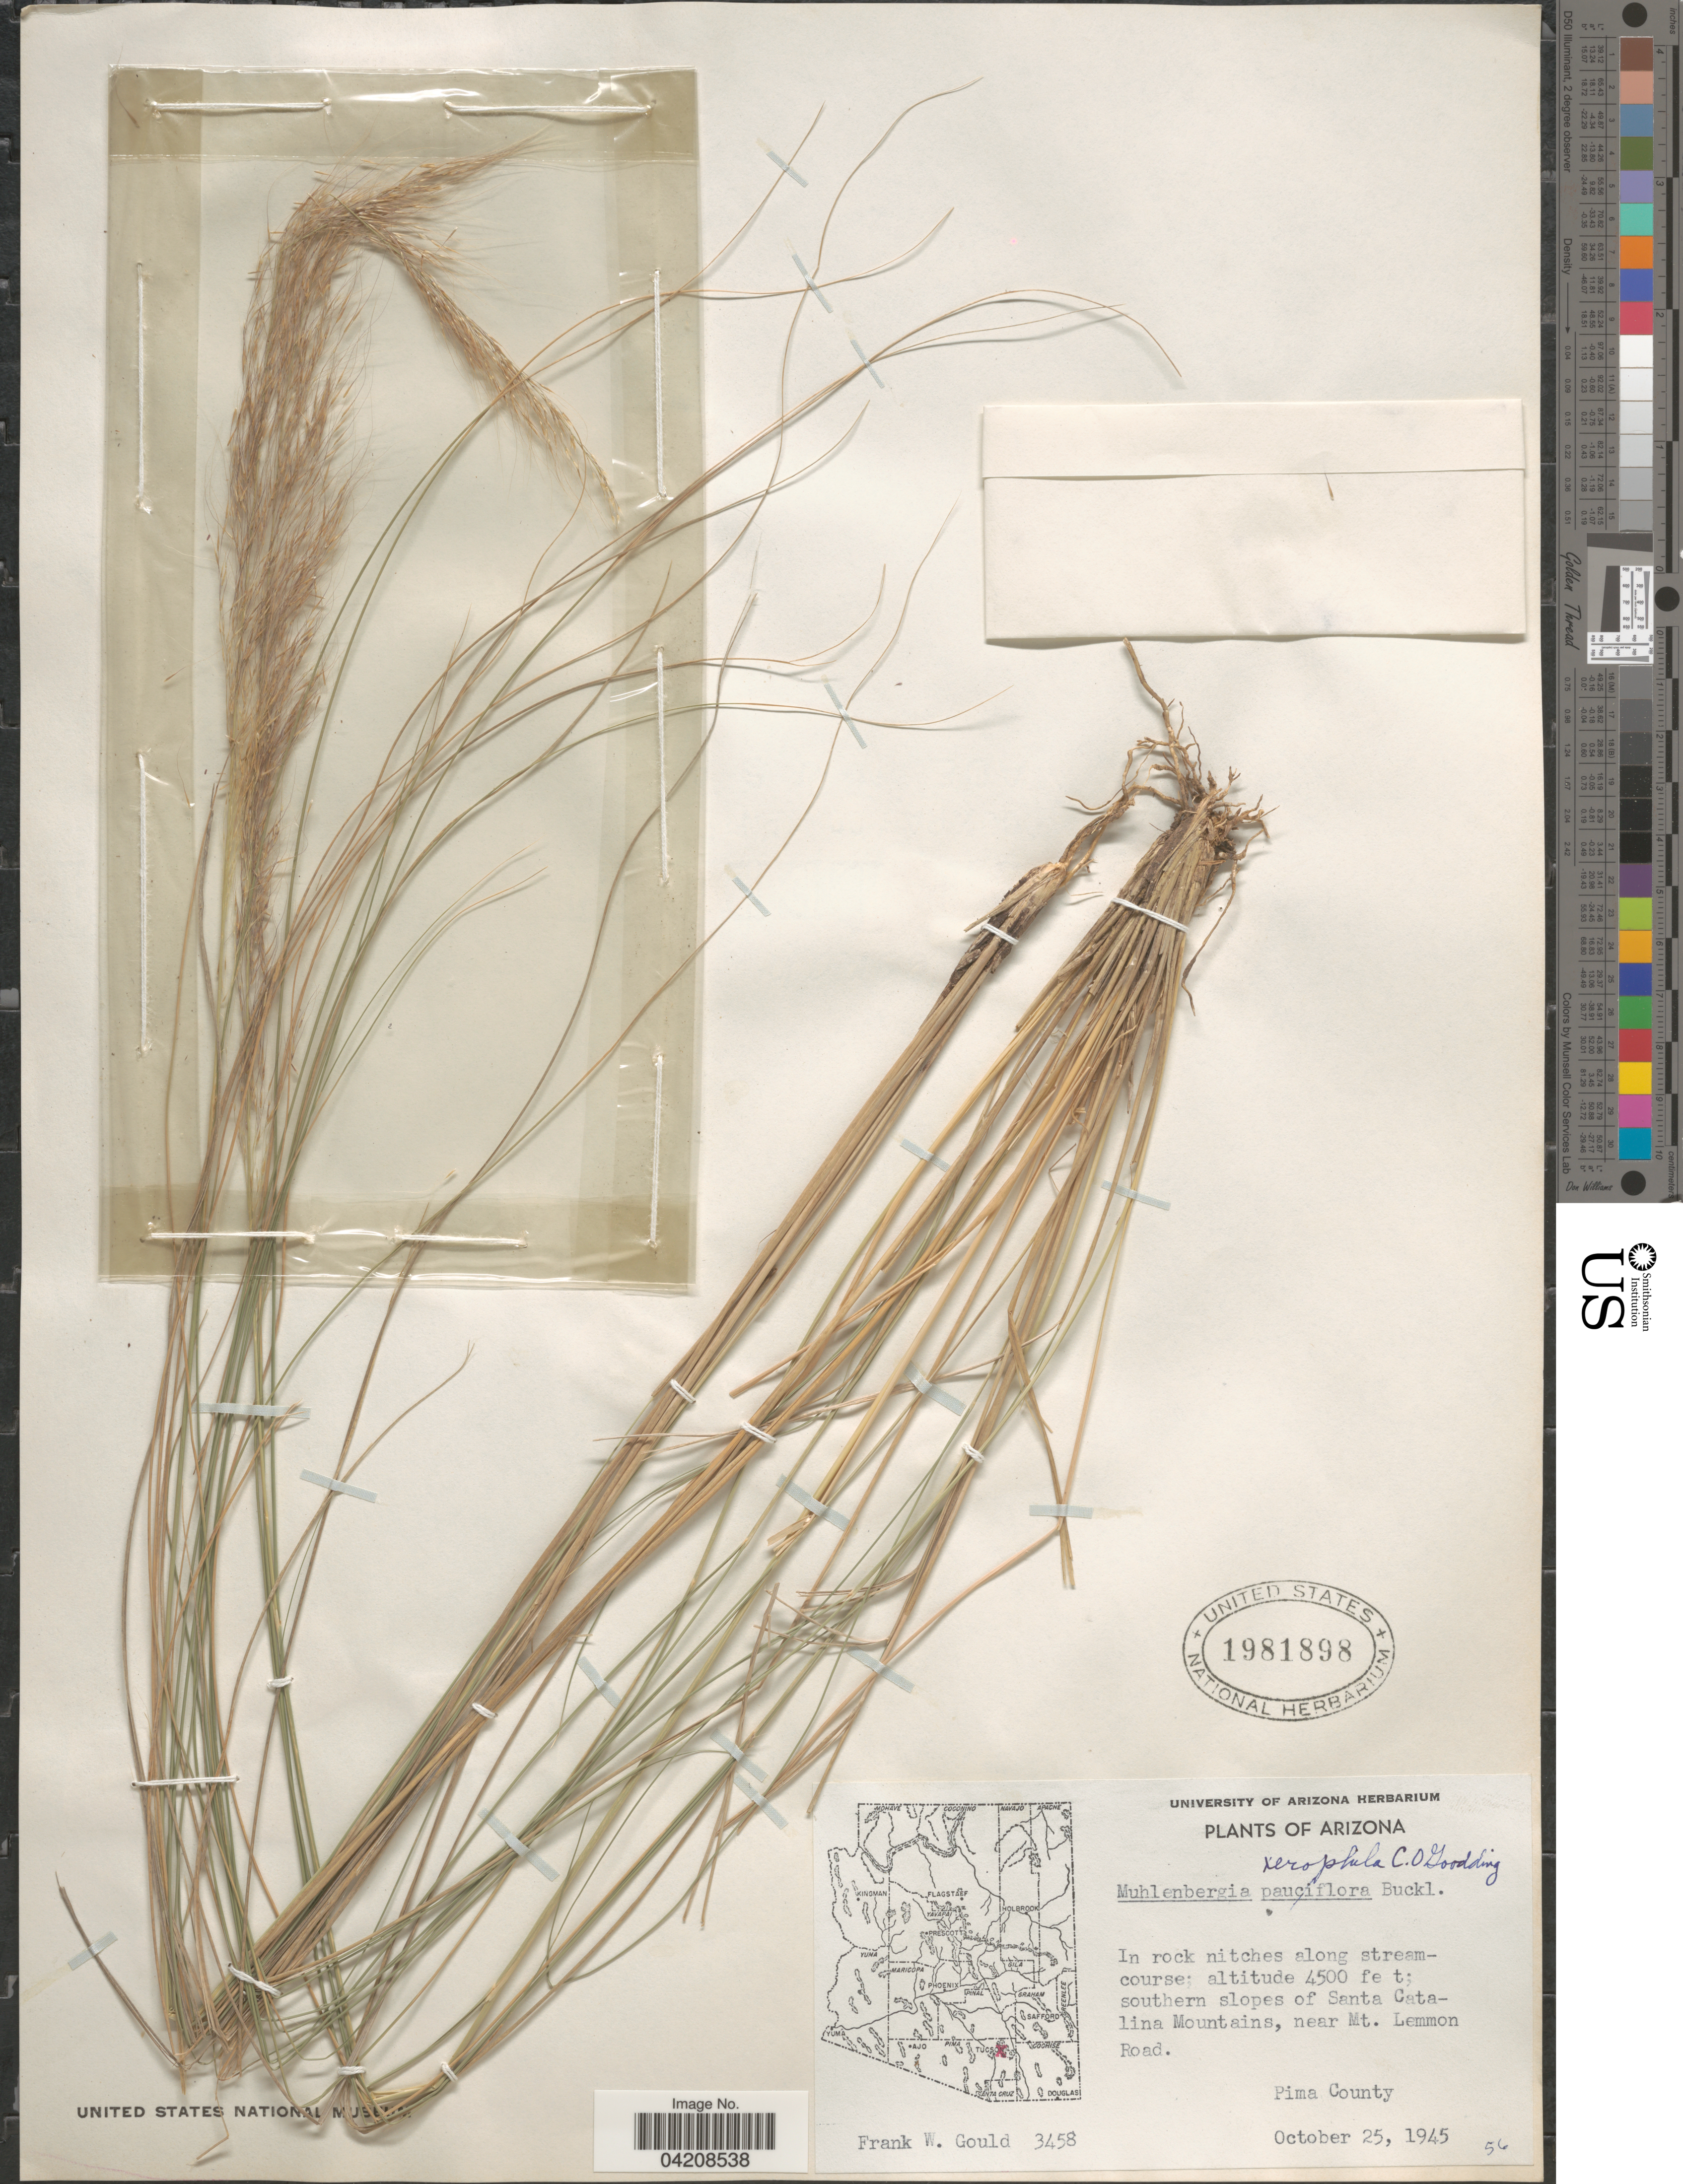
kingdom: Plantae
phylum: Tracheophyta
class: Liliopsida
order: Poales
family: Poaceae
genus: Muhlenbergia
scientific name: Muhlenbergia elongata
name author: Scribn. ex W.J. Beal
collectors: F. W. Gould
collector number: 3458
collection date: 1945-10-25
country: United States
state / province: Arizona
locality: In rock nitches along streamcourse; southern slopes of Santa Catalina Mountains, near Mt. Lemmon Road. Pima County.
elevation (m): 1372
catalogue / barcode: US 1981898